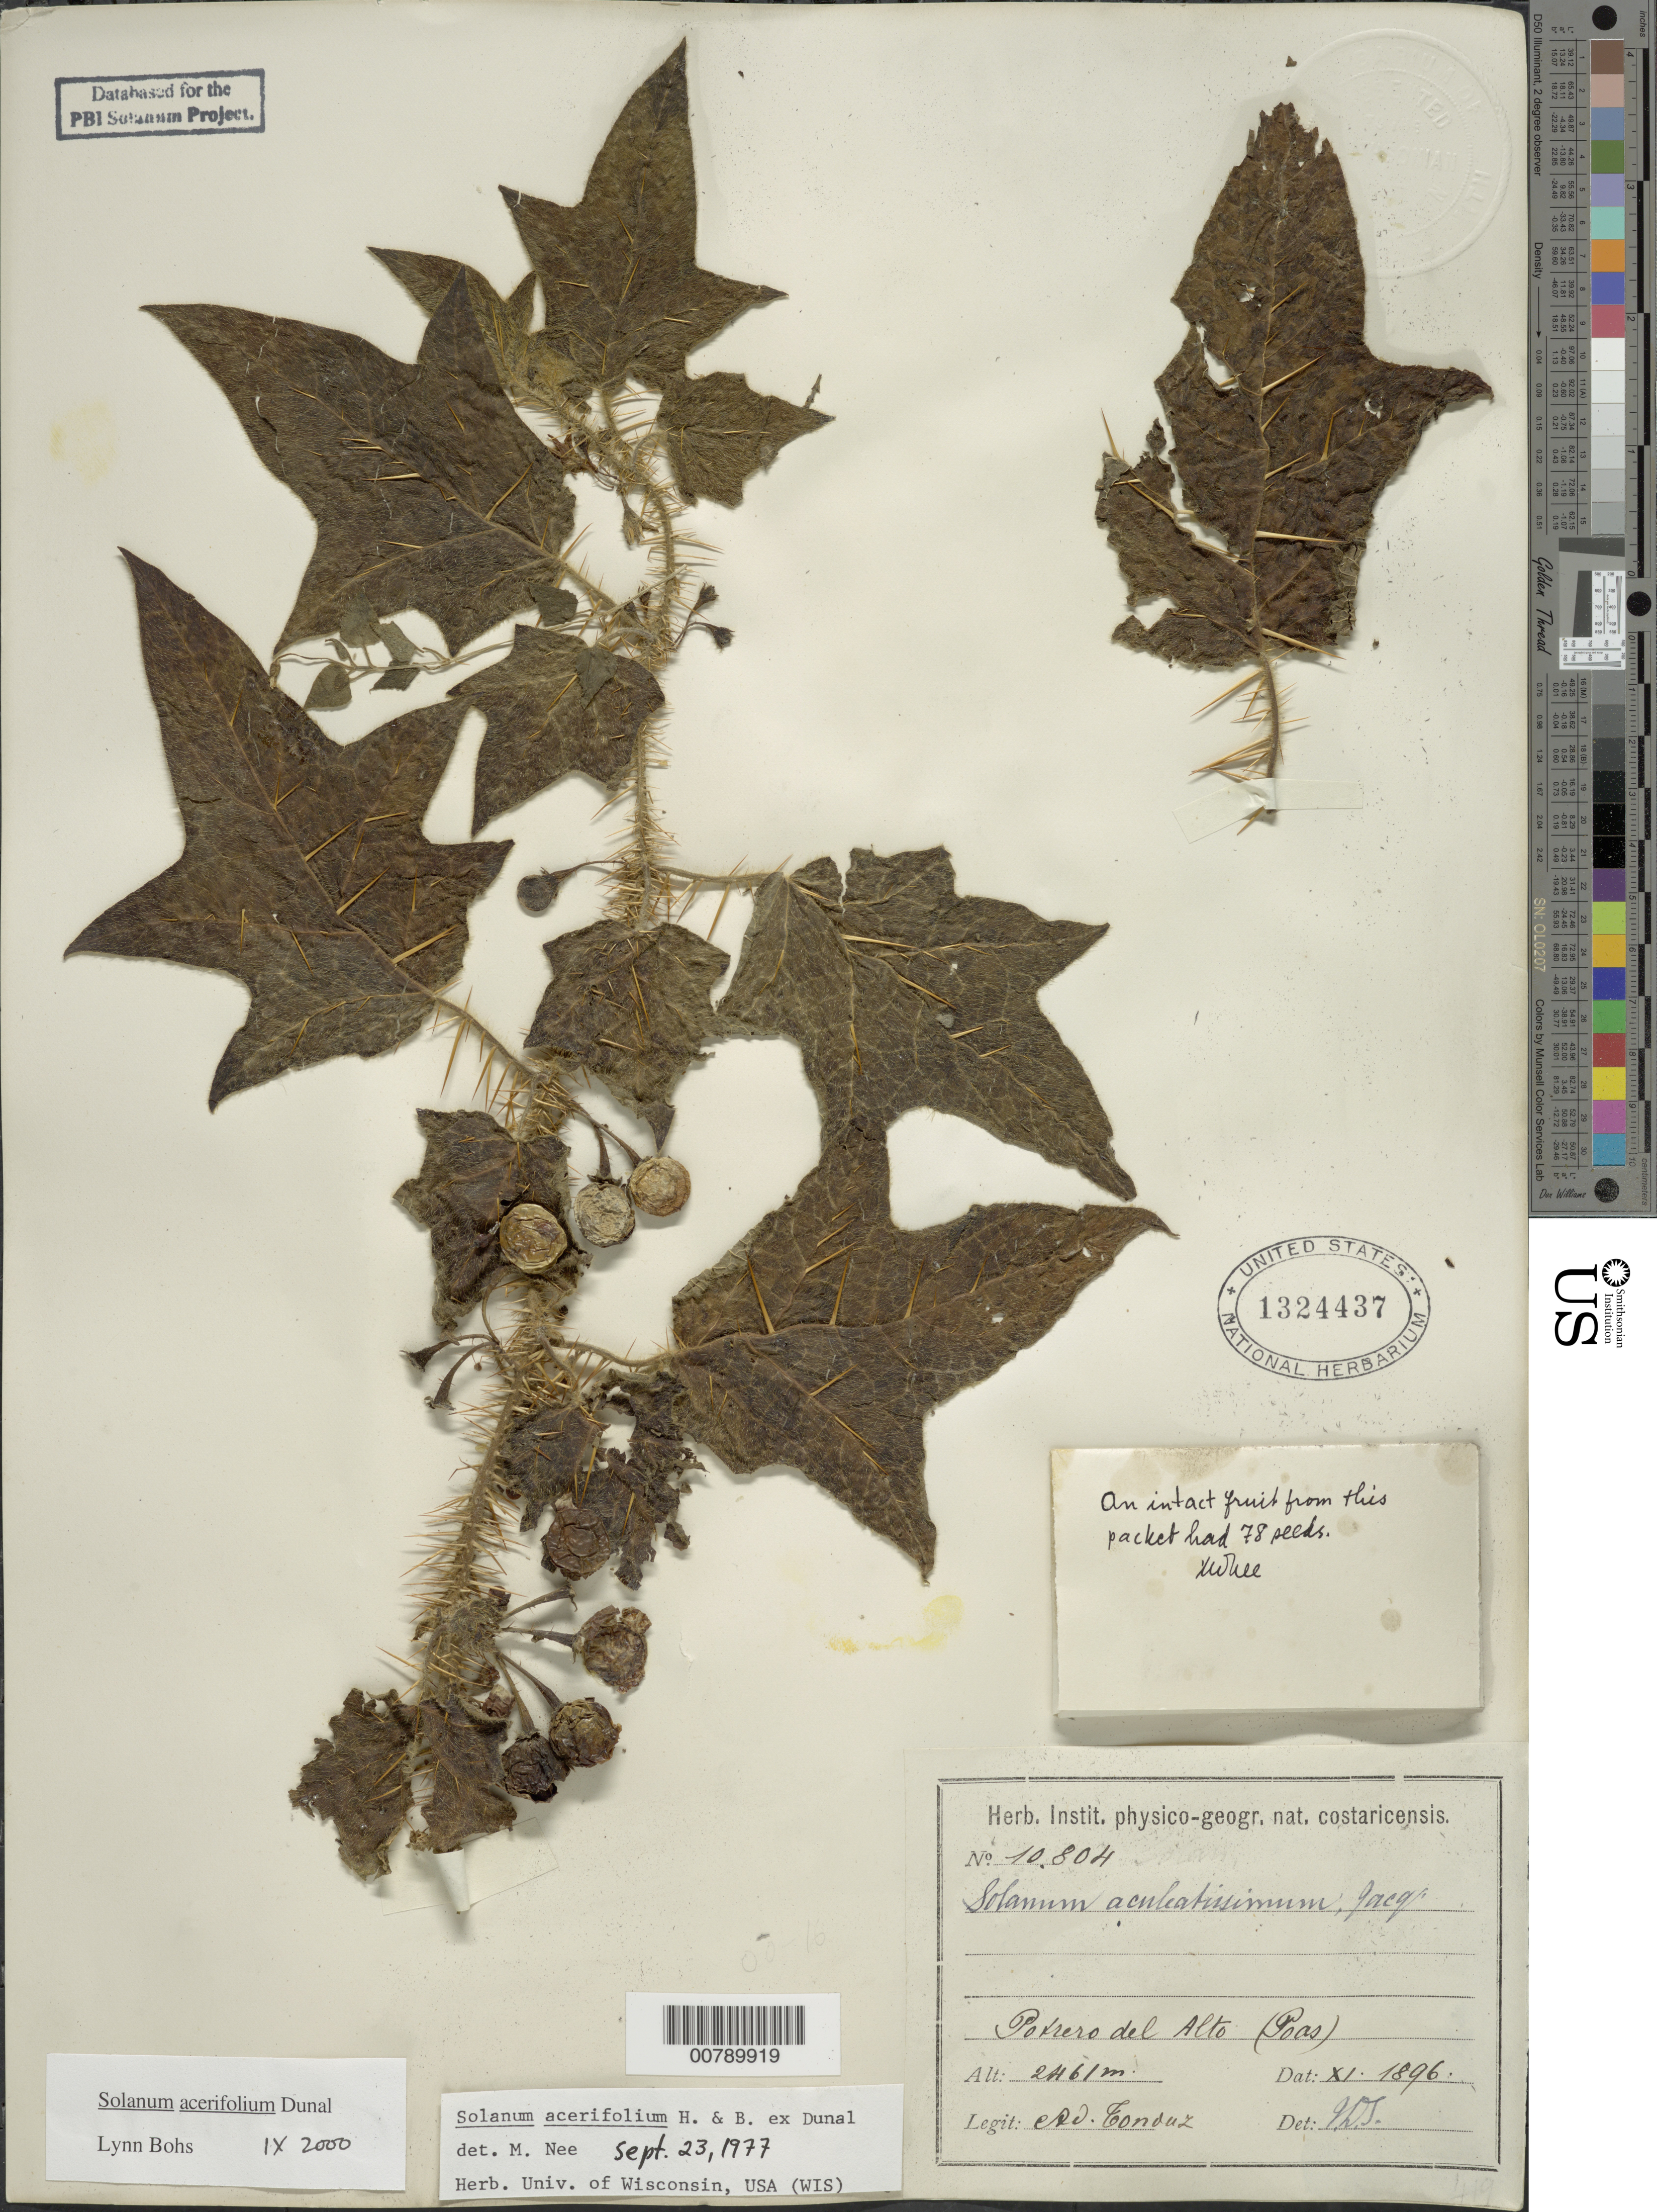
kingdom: Plantae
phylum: Tracheophyta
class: Magnoliopsida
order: Solanales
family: Solanaceae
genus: Solanum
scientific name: Solanum acerifolium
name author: Humb. & Bonpl. ex Dunal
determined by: Bohs, L. A.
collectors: A. Tonduz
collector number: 10804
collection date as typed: Nov 1896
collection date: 1896-11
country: Costa Rica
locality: Potrero del Alto (Poas)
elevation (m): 2461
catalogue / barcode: US 1324437